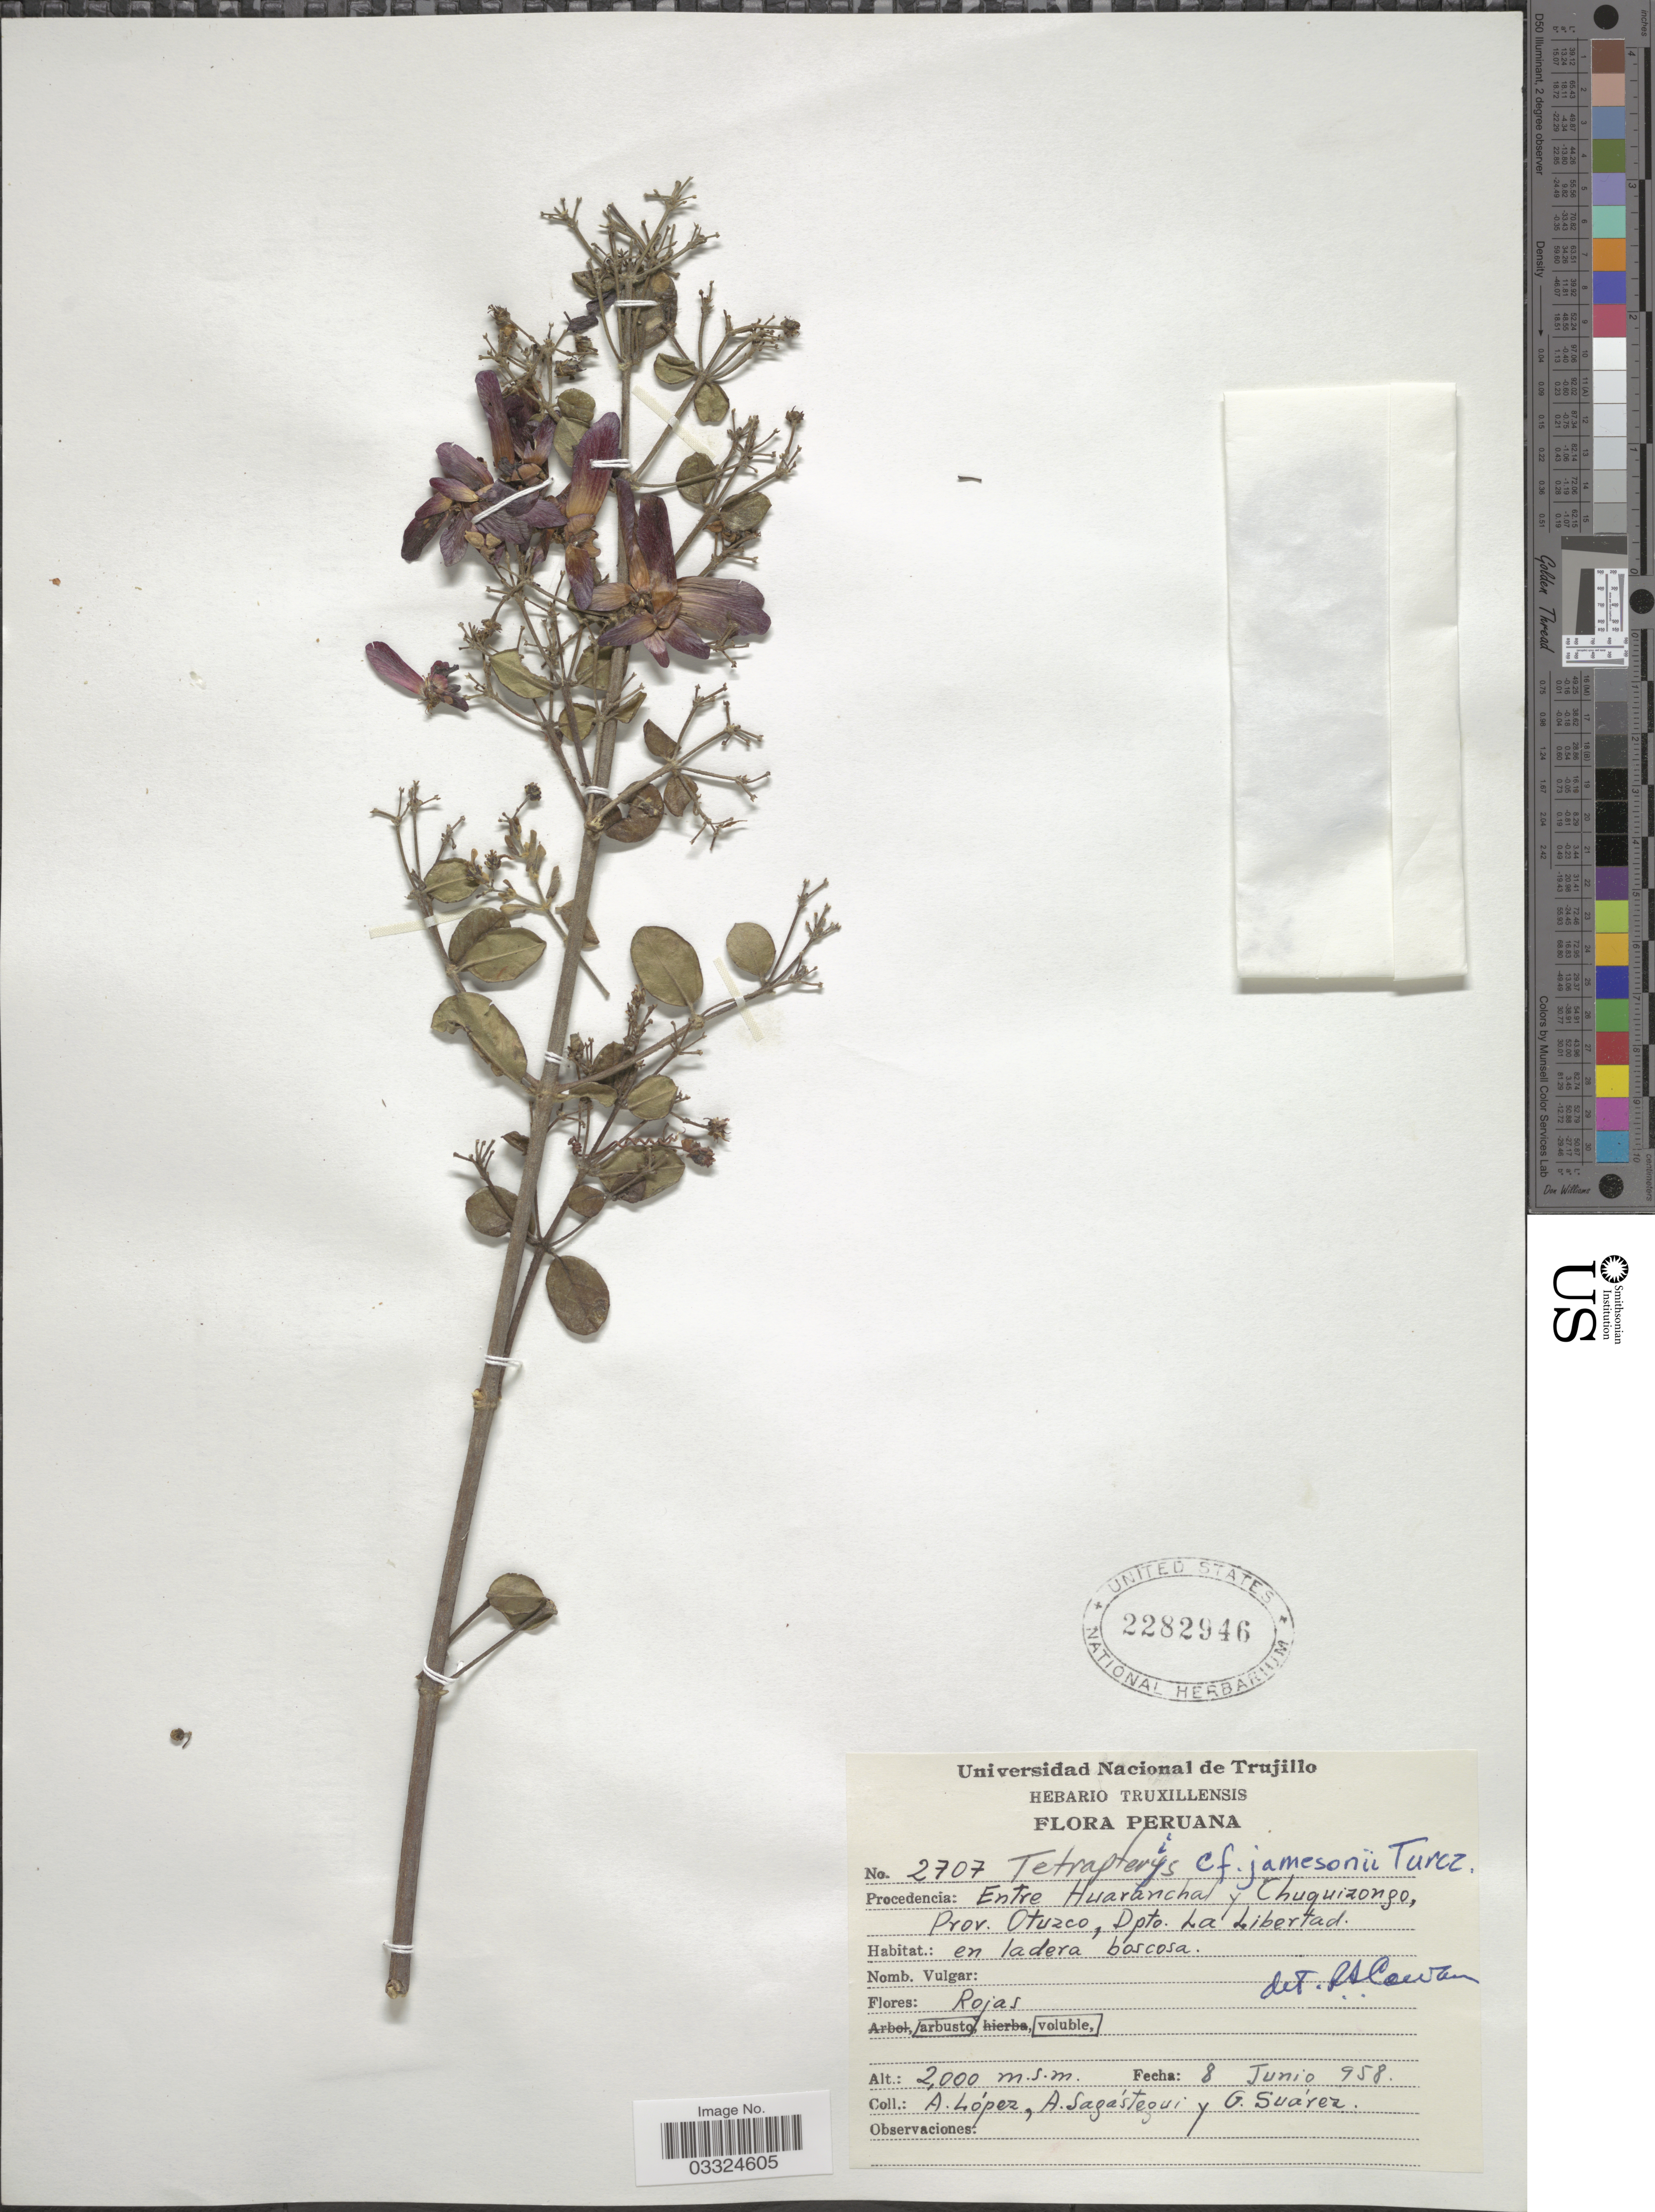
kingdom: Plantae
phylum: Tracheophyta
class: Magnoliopsida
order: Malpighiales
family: Malpighiaceae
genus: Tetrapterys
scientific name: Tetrapterys jamesonii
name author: Turcz.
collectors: A. López, A. Sagastegui & G. Suárez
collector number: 2707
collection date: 1958-06-08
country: Peru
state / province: La Libertad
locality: Entre Huarancha y Chuquizongo, Prov. Otuzco, Dpto. La Libertad.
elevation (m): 2000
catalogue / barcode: US 2282946